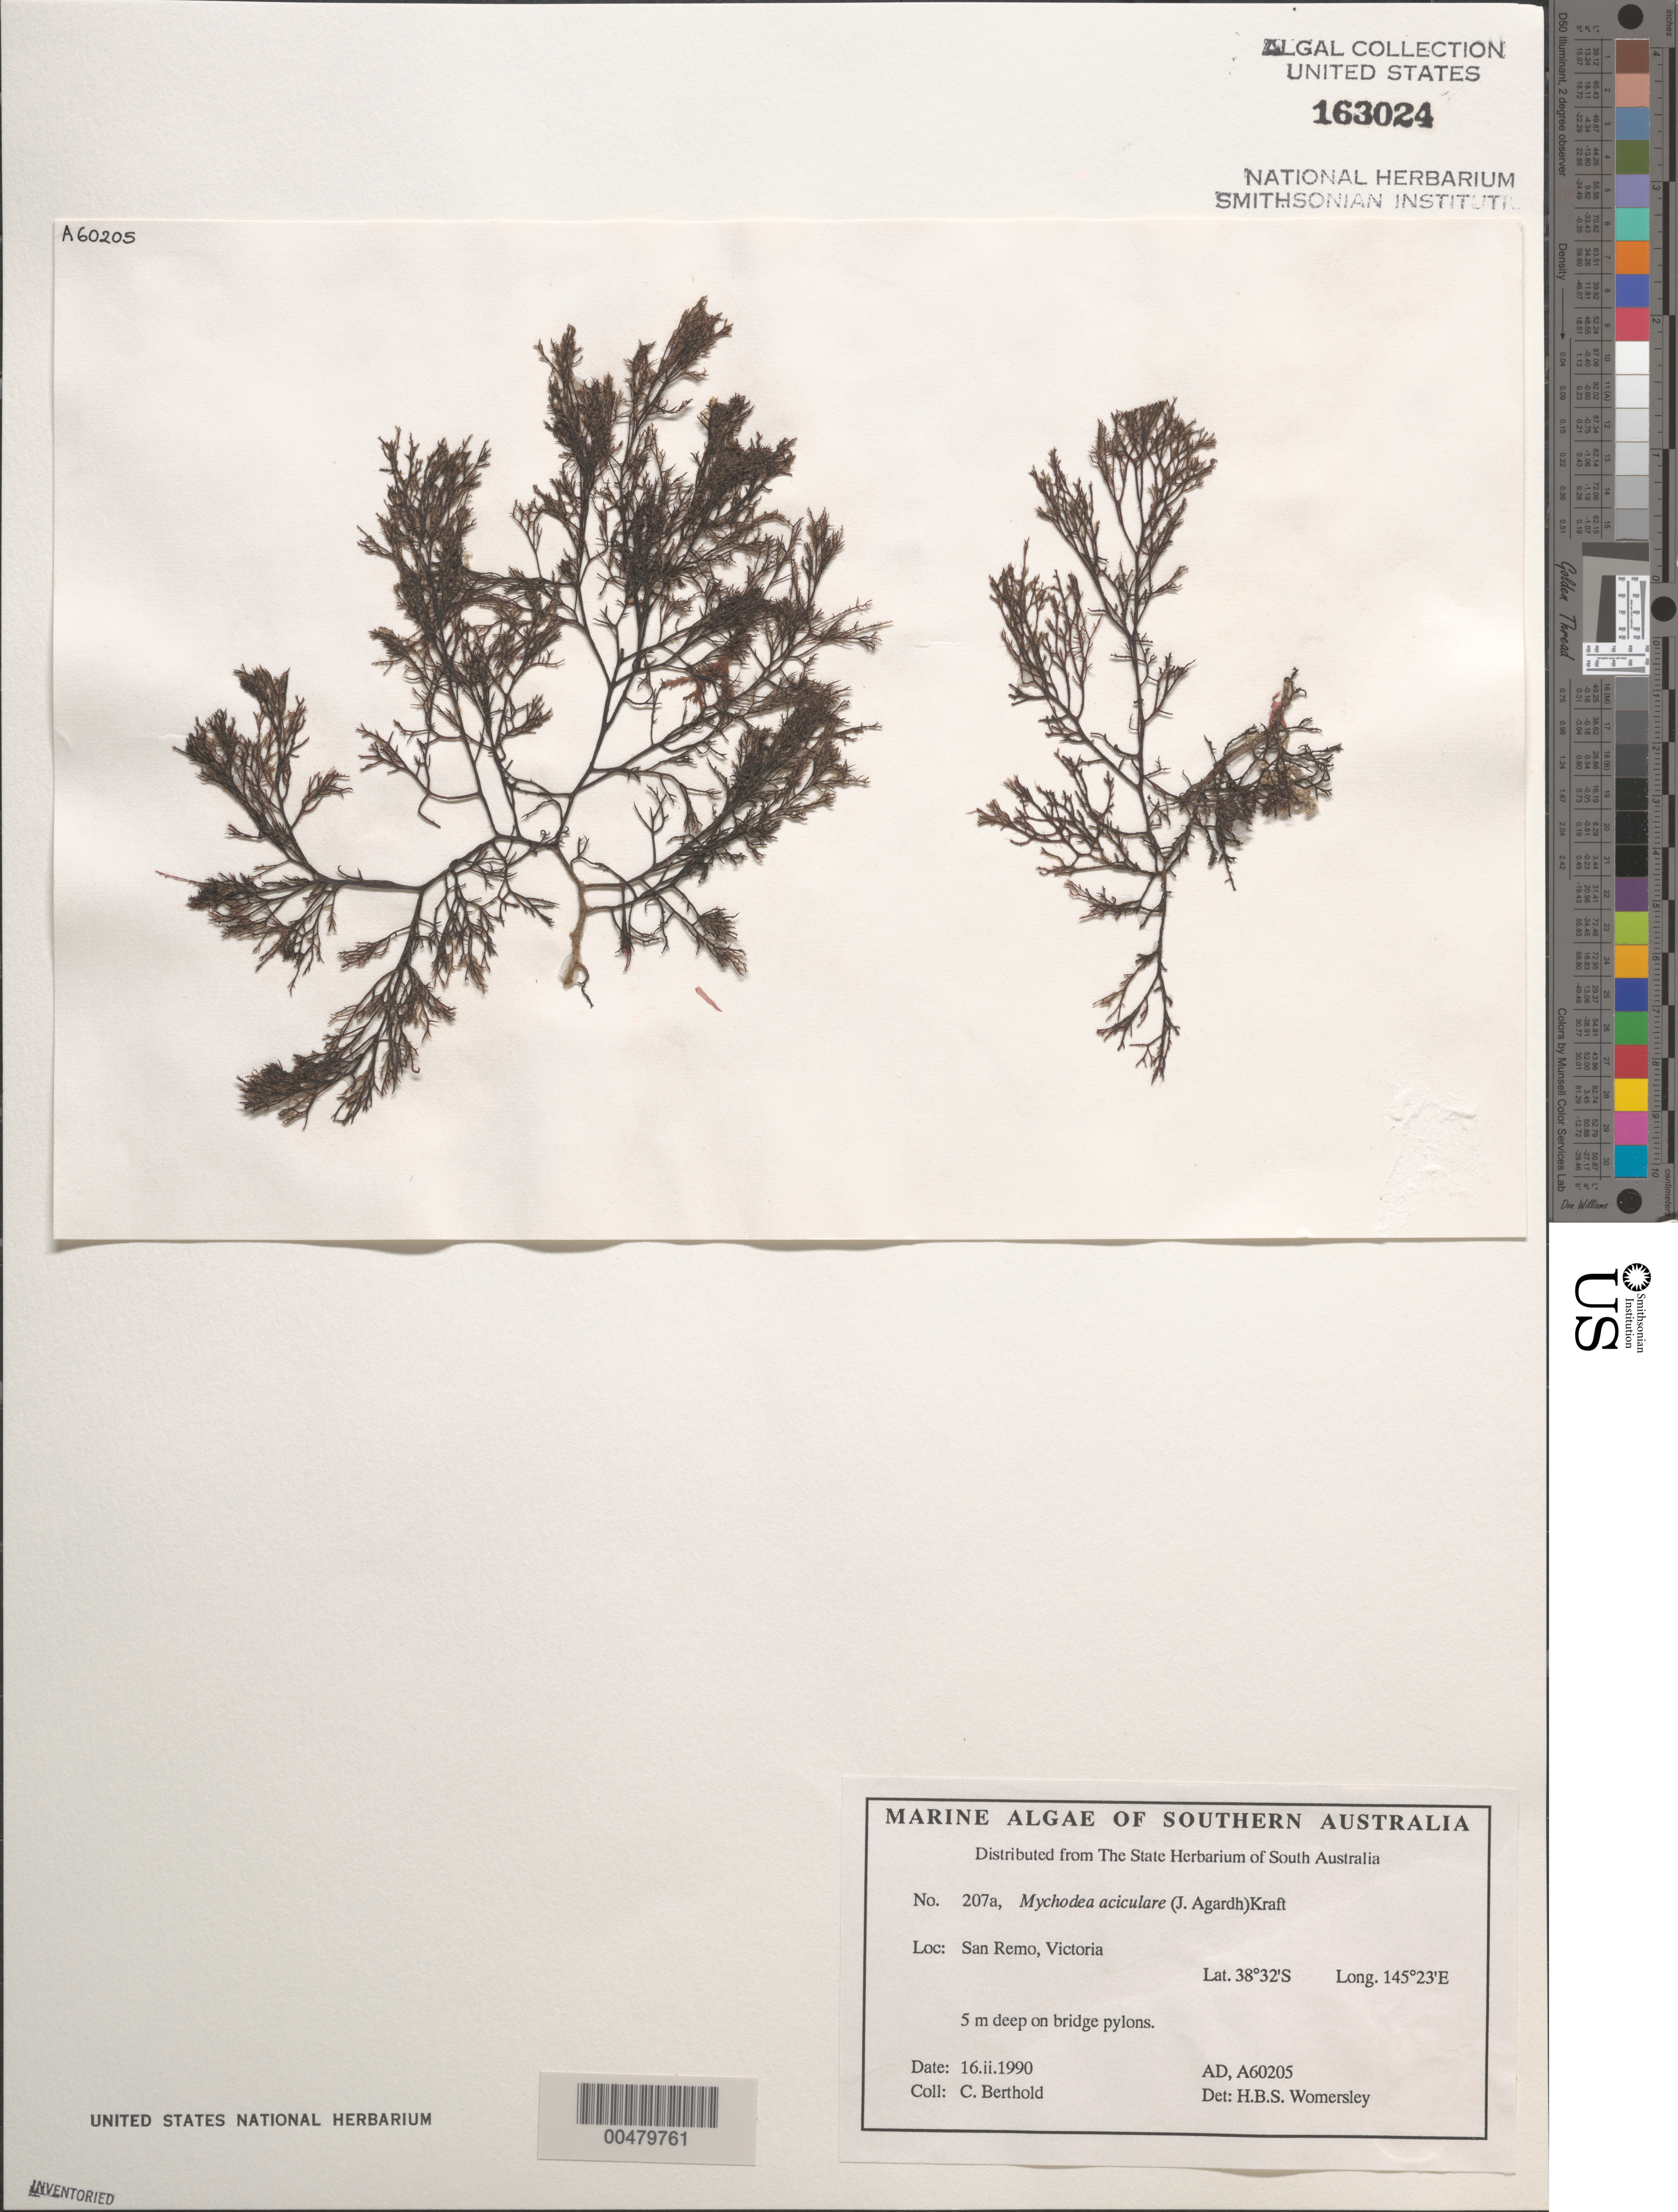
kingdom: Plantae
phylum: Rhodophyta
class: Florideophyceae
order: Gigartinales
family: Mychodeaceae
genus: Mychodea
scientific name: Mychodea aciculare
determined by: Womersley, H. B. S.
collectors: C. Berthold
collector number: Ad A60205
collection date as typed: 16 Feb 1990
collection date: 1990-02-16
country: Australia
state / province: Victoria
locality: San remo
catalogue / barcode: US 163024